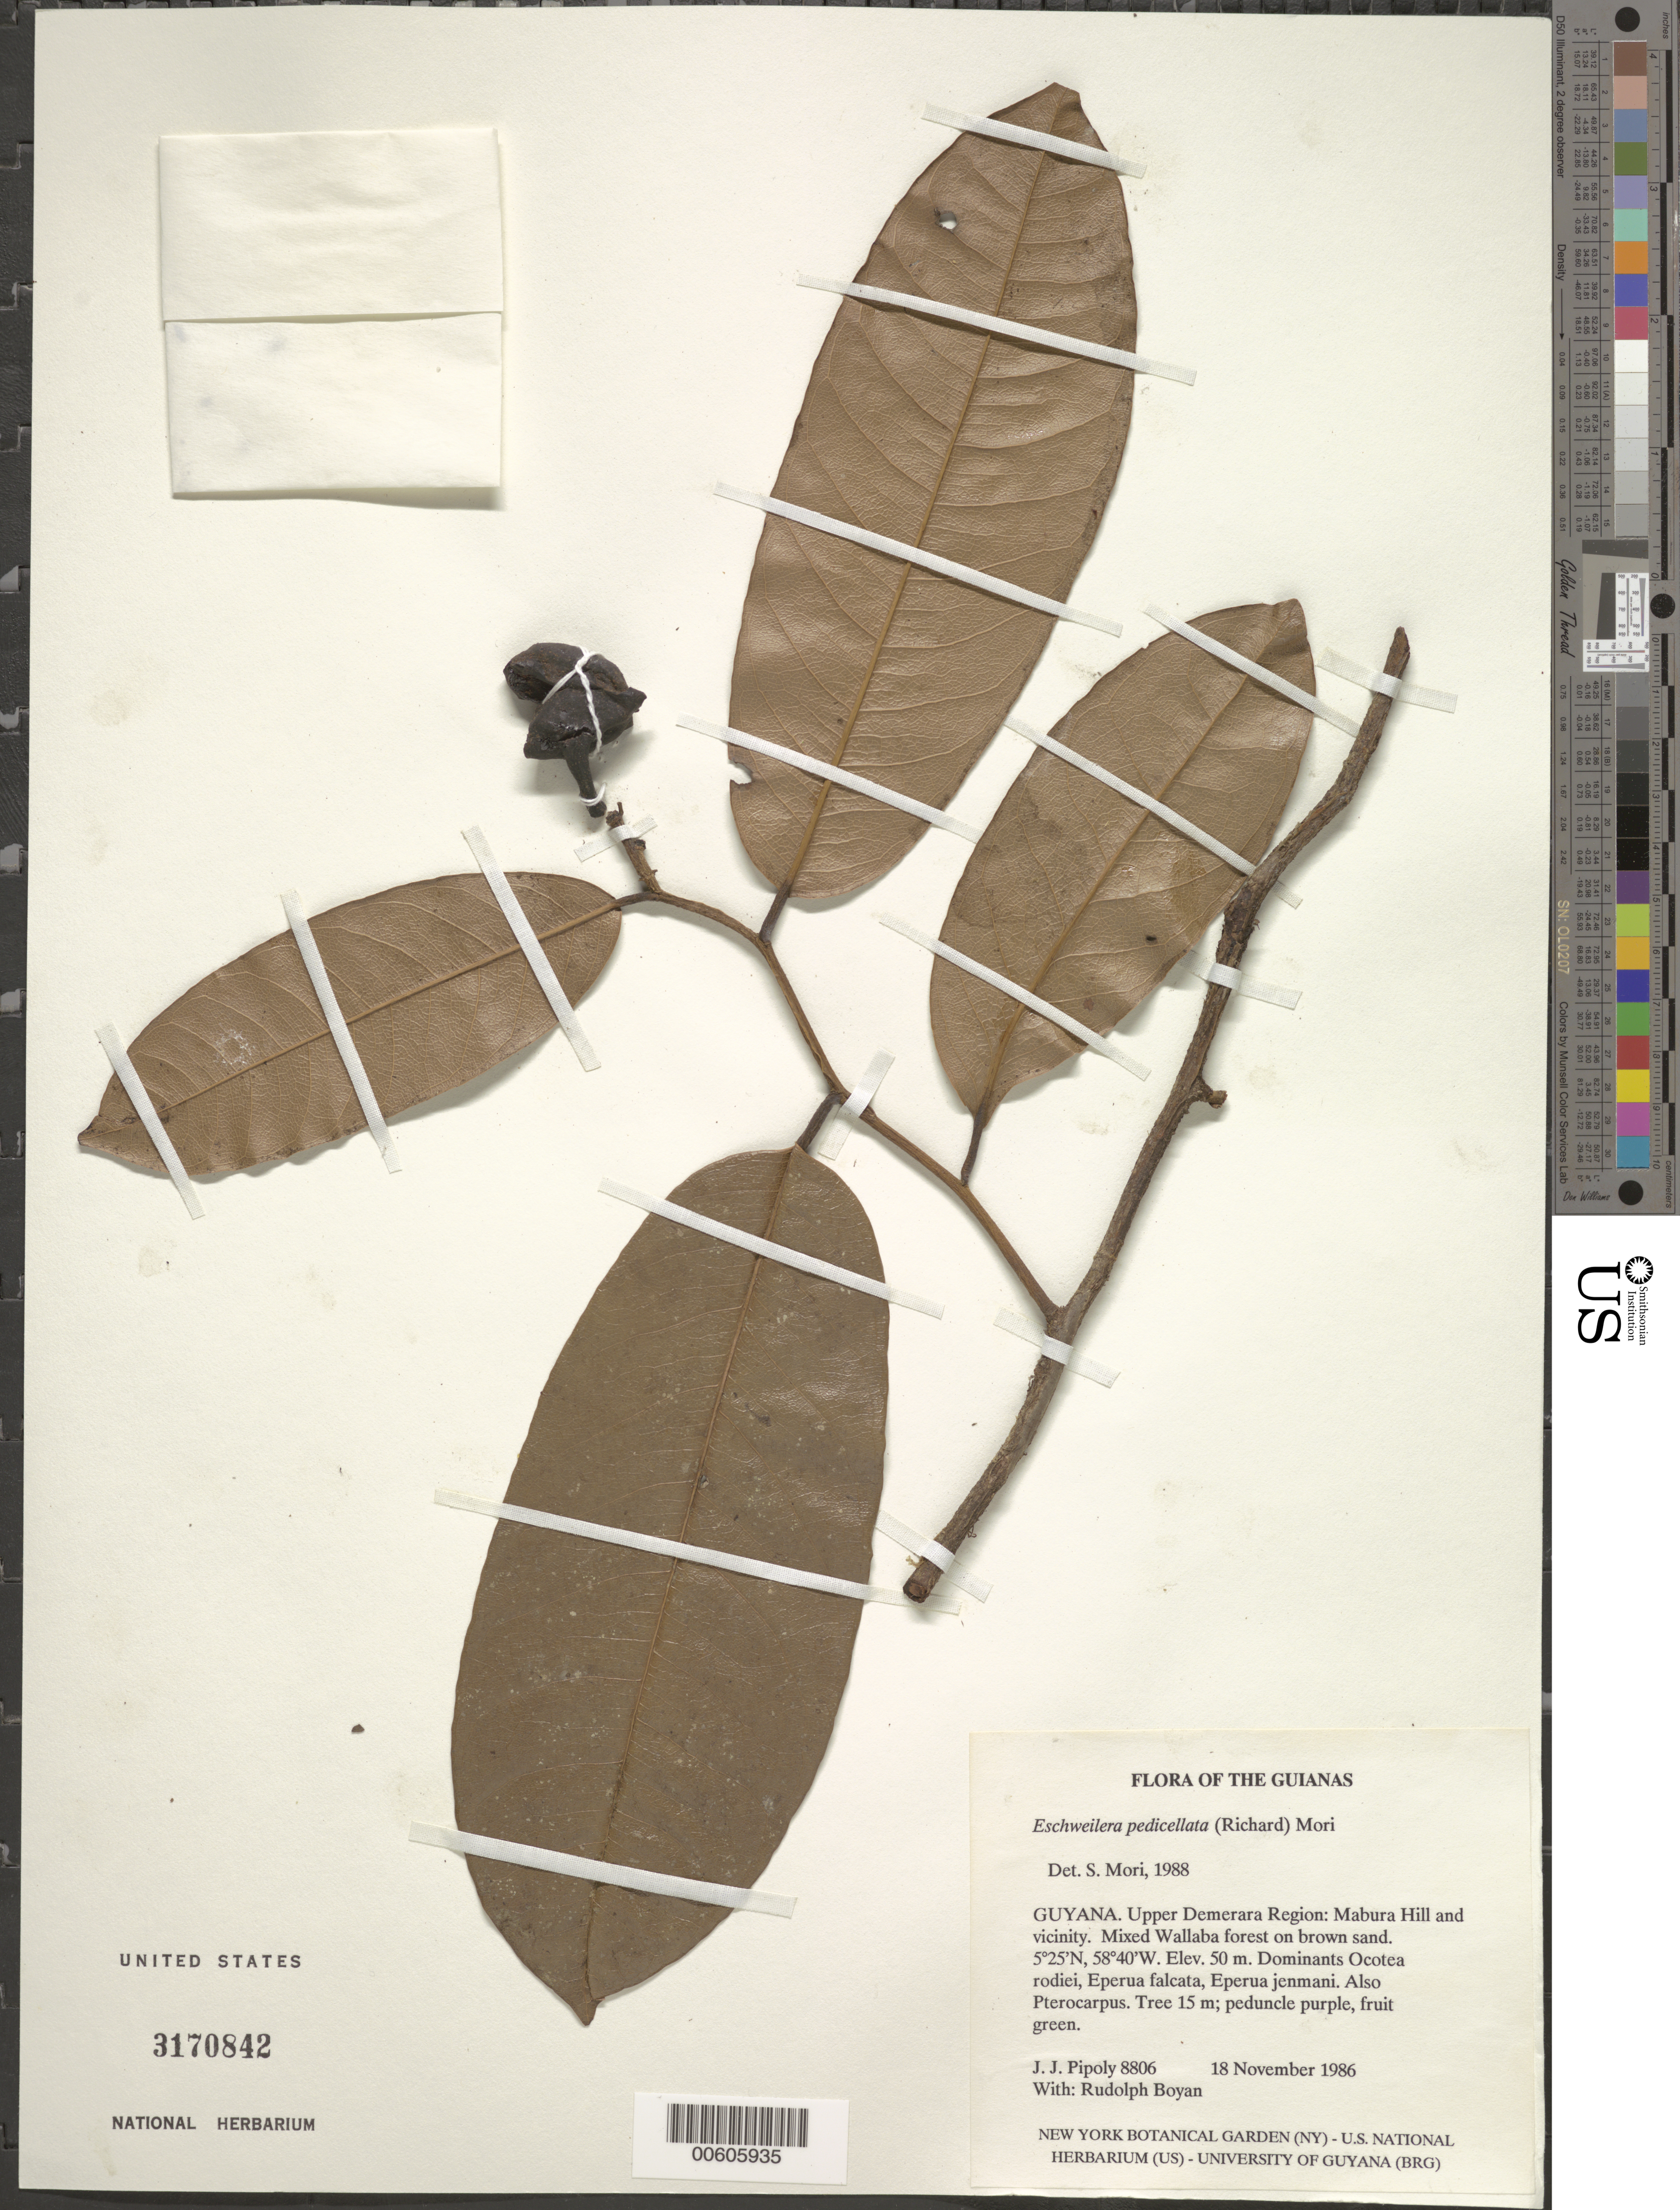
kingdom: Plantae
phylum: Tracheophyta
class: Magnoliopsida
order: Ericales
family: Lecythidaceae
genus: Eschweilera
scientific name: Eschweilera pedicellata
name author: (Rich.) S.A. Mori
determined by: Mori, Scott A.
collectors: J. J. Pipoly & R. Boyan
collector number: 8806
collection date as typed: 18 November 1986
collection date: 1986-11-18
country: Guyana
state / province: U. Demerara-Berbice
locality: Mabura Hill and vicinity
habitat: Mixed Wallaba forest on brown sand. Dominants: Ocotea rodiaei, Eperua falcata, E. jenmanii. Pterocarpus also present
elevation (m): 50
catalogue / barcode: US 3170842